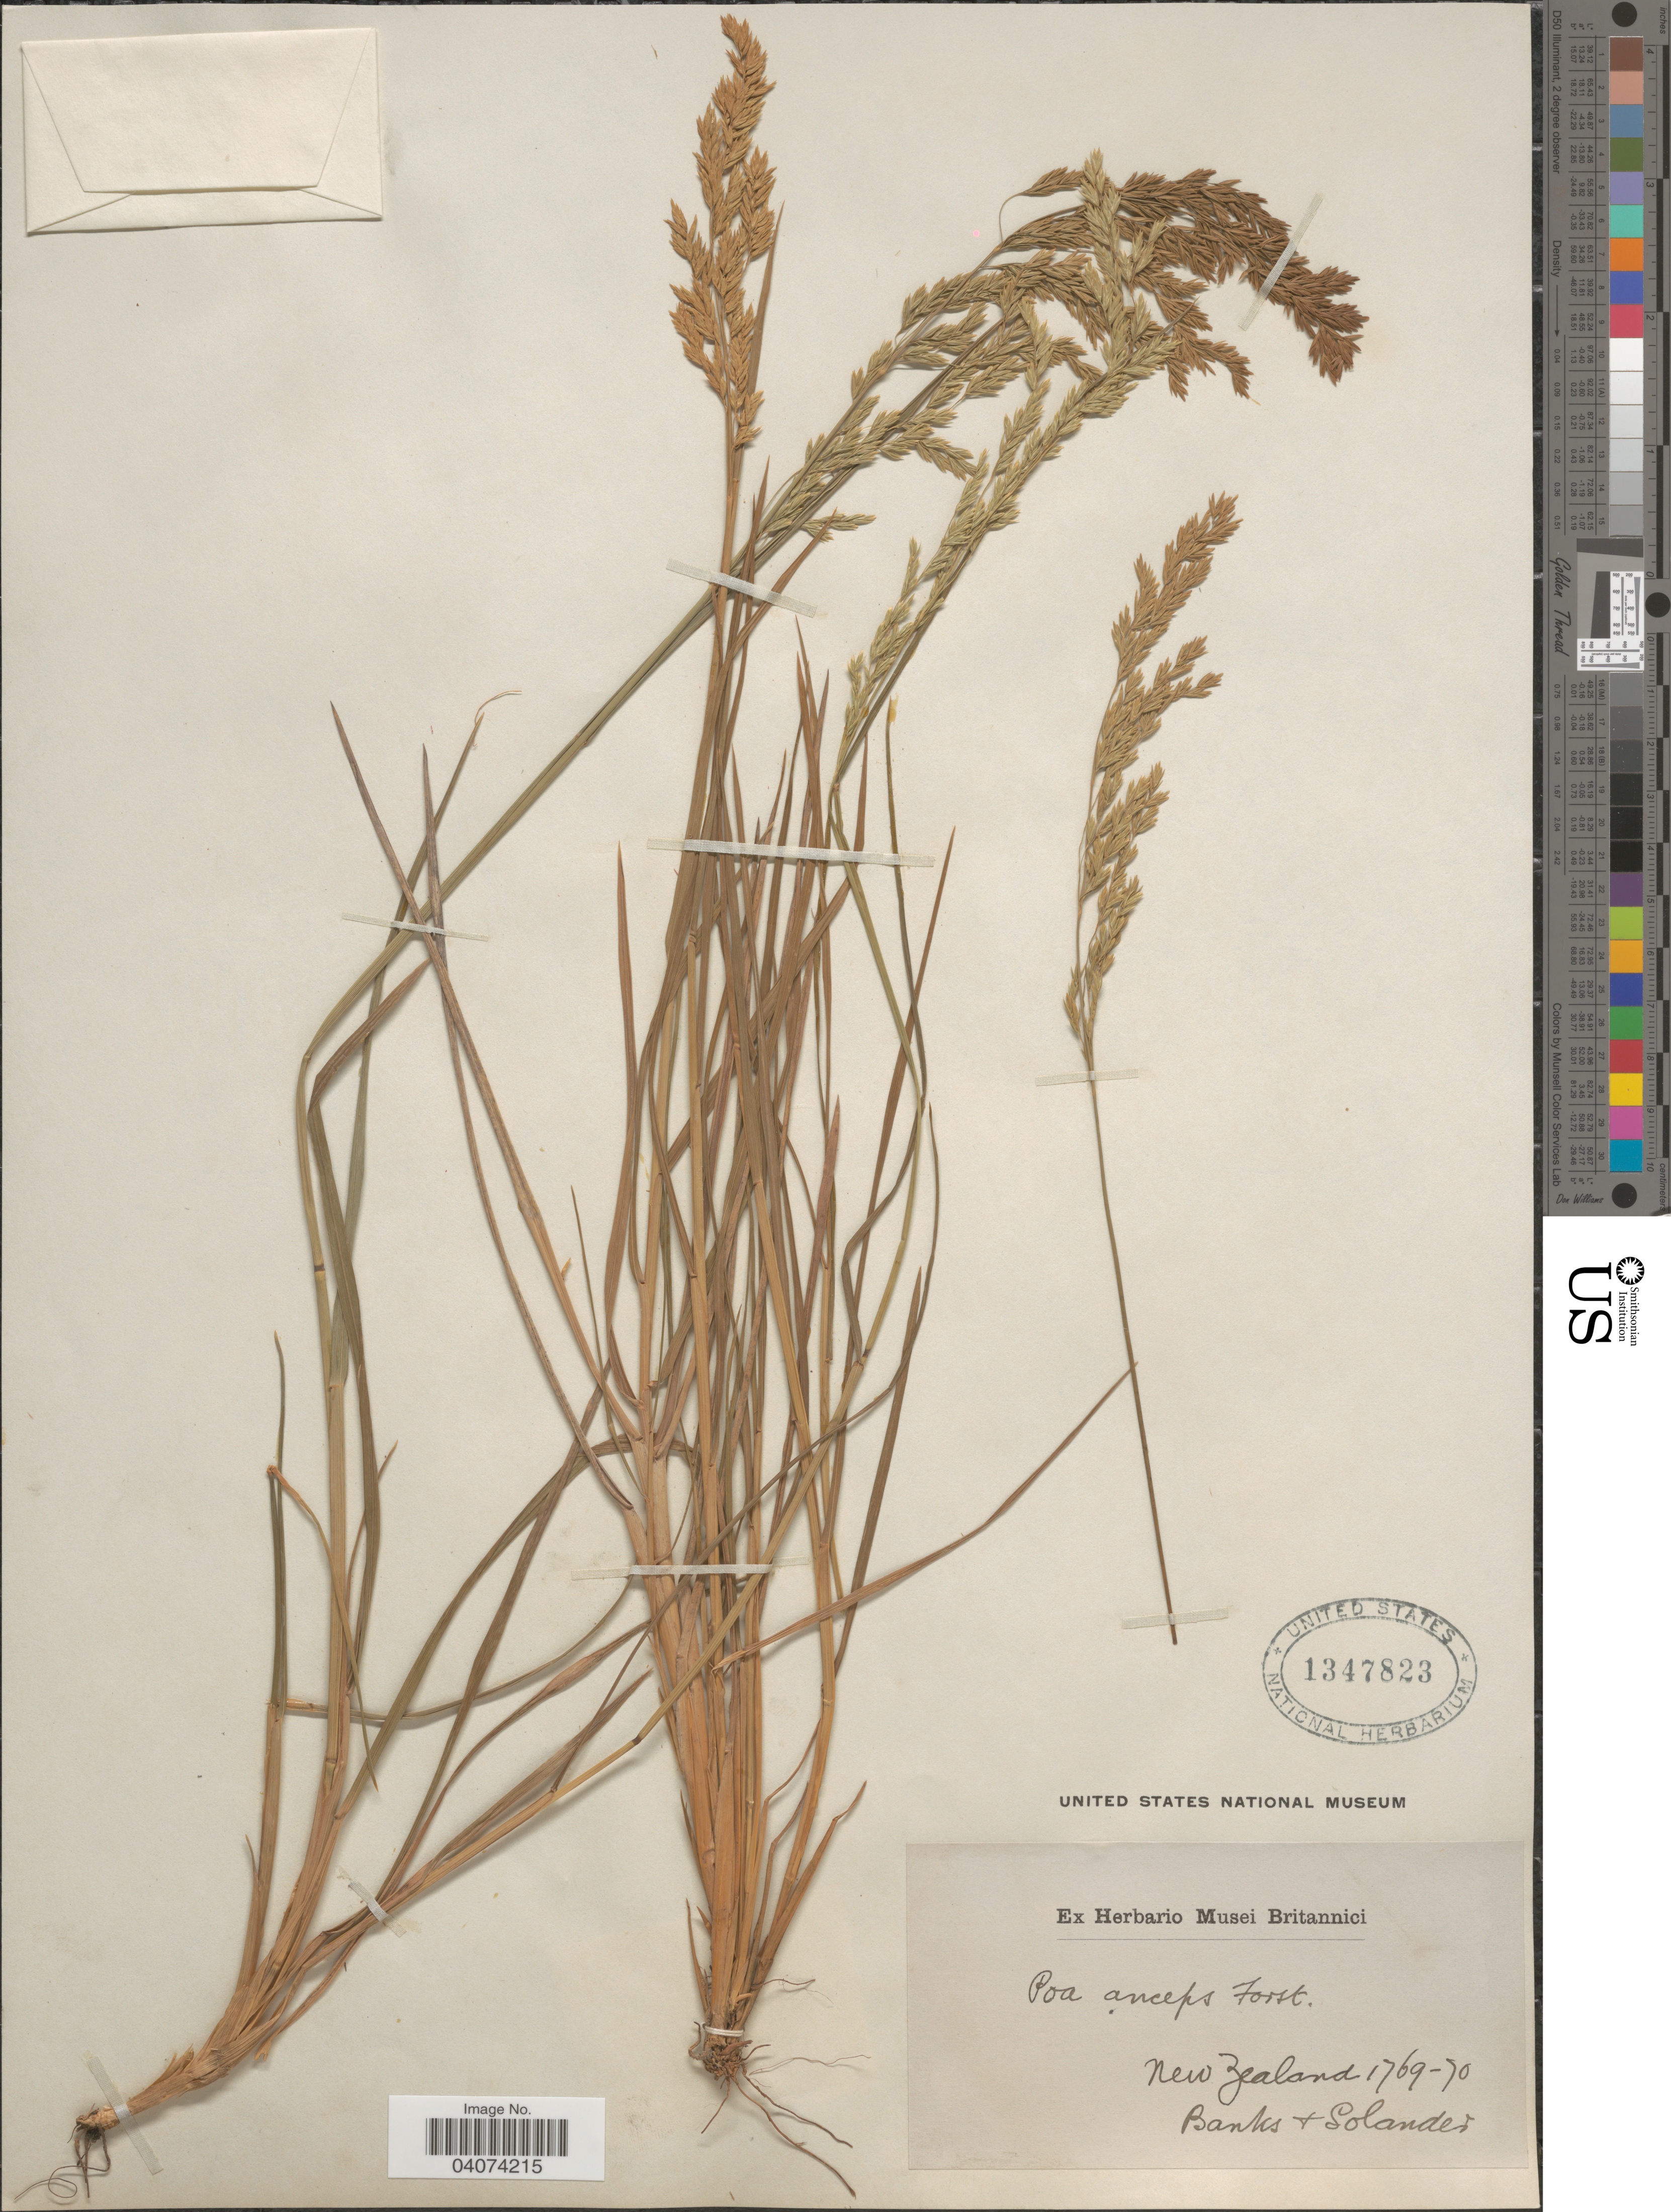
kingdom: Plantae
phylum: Tracheophyta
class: Liliopsida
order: Poales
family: Poaceae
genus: Poa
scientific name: Poa anceps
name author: G. Forst.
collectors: -- Banks & -- Solander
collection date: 1769/1770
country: New Zealand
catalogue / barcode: US 1347823